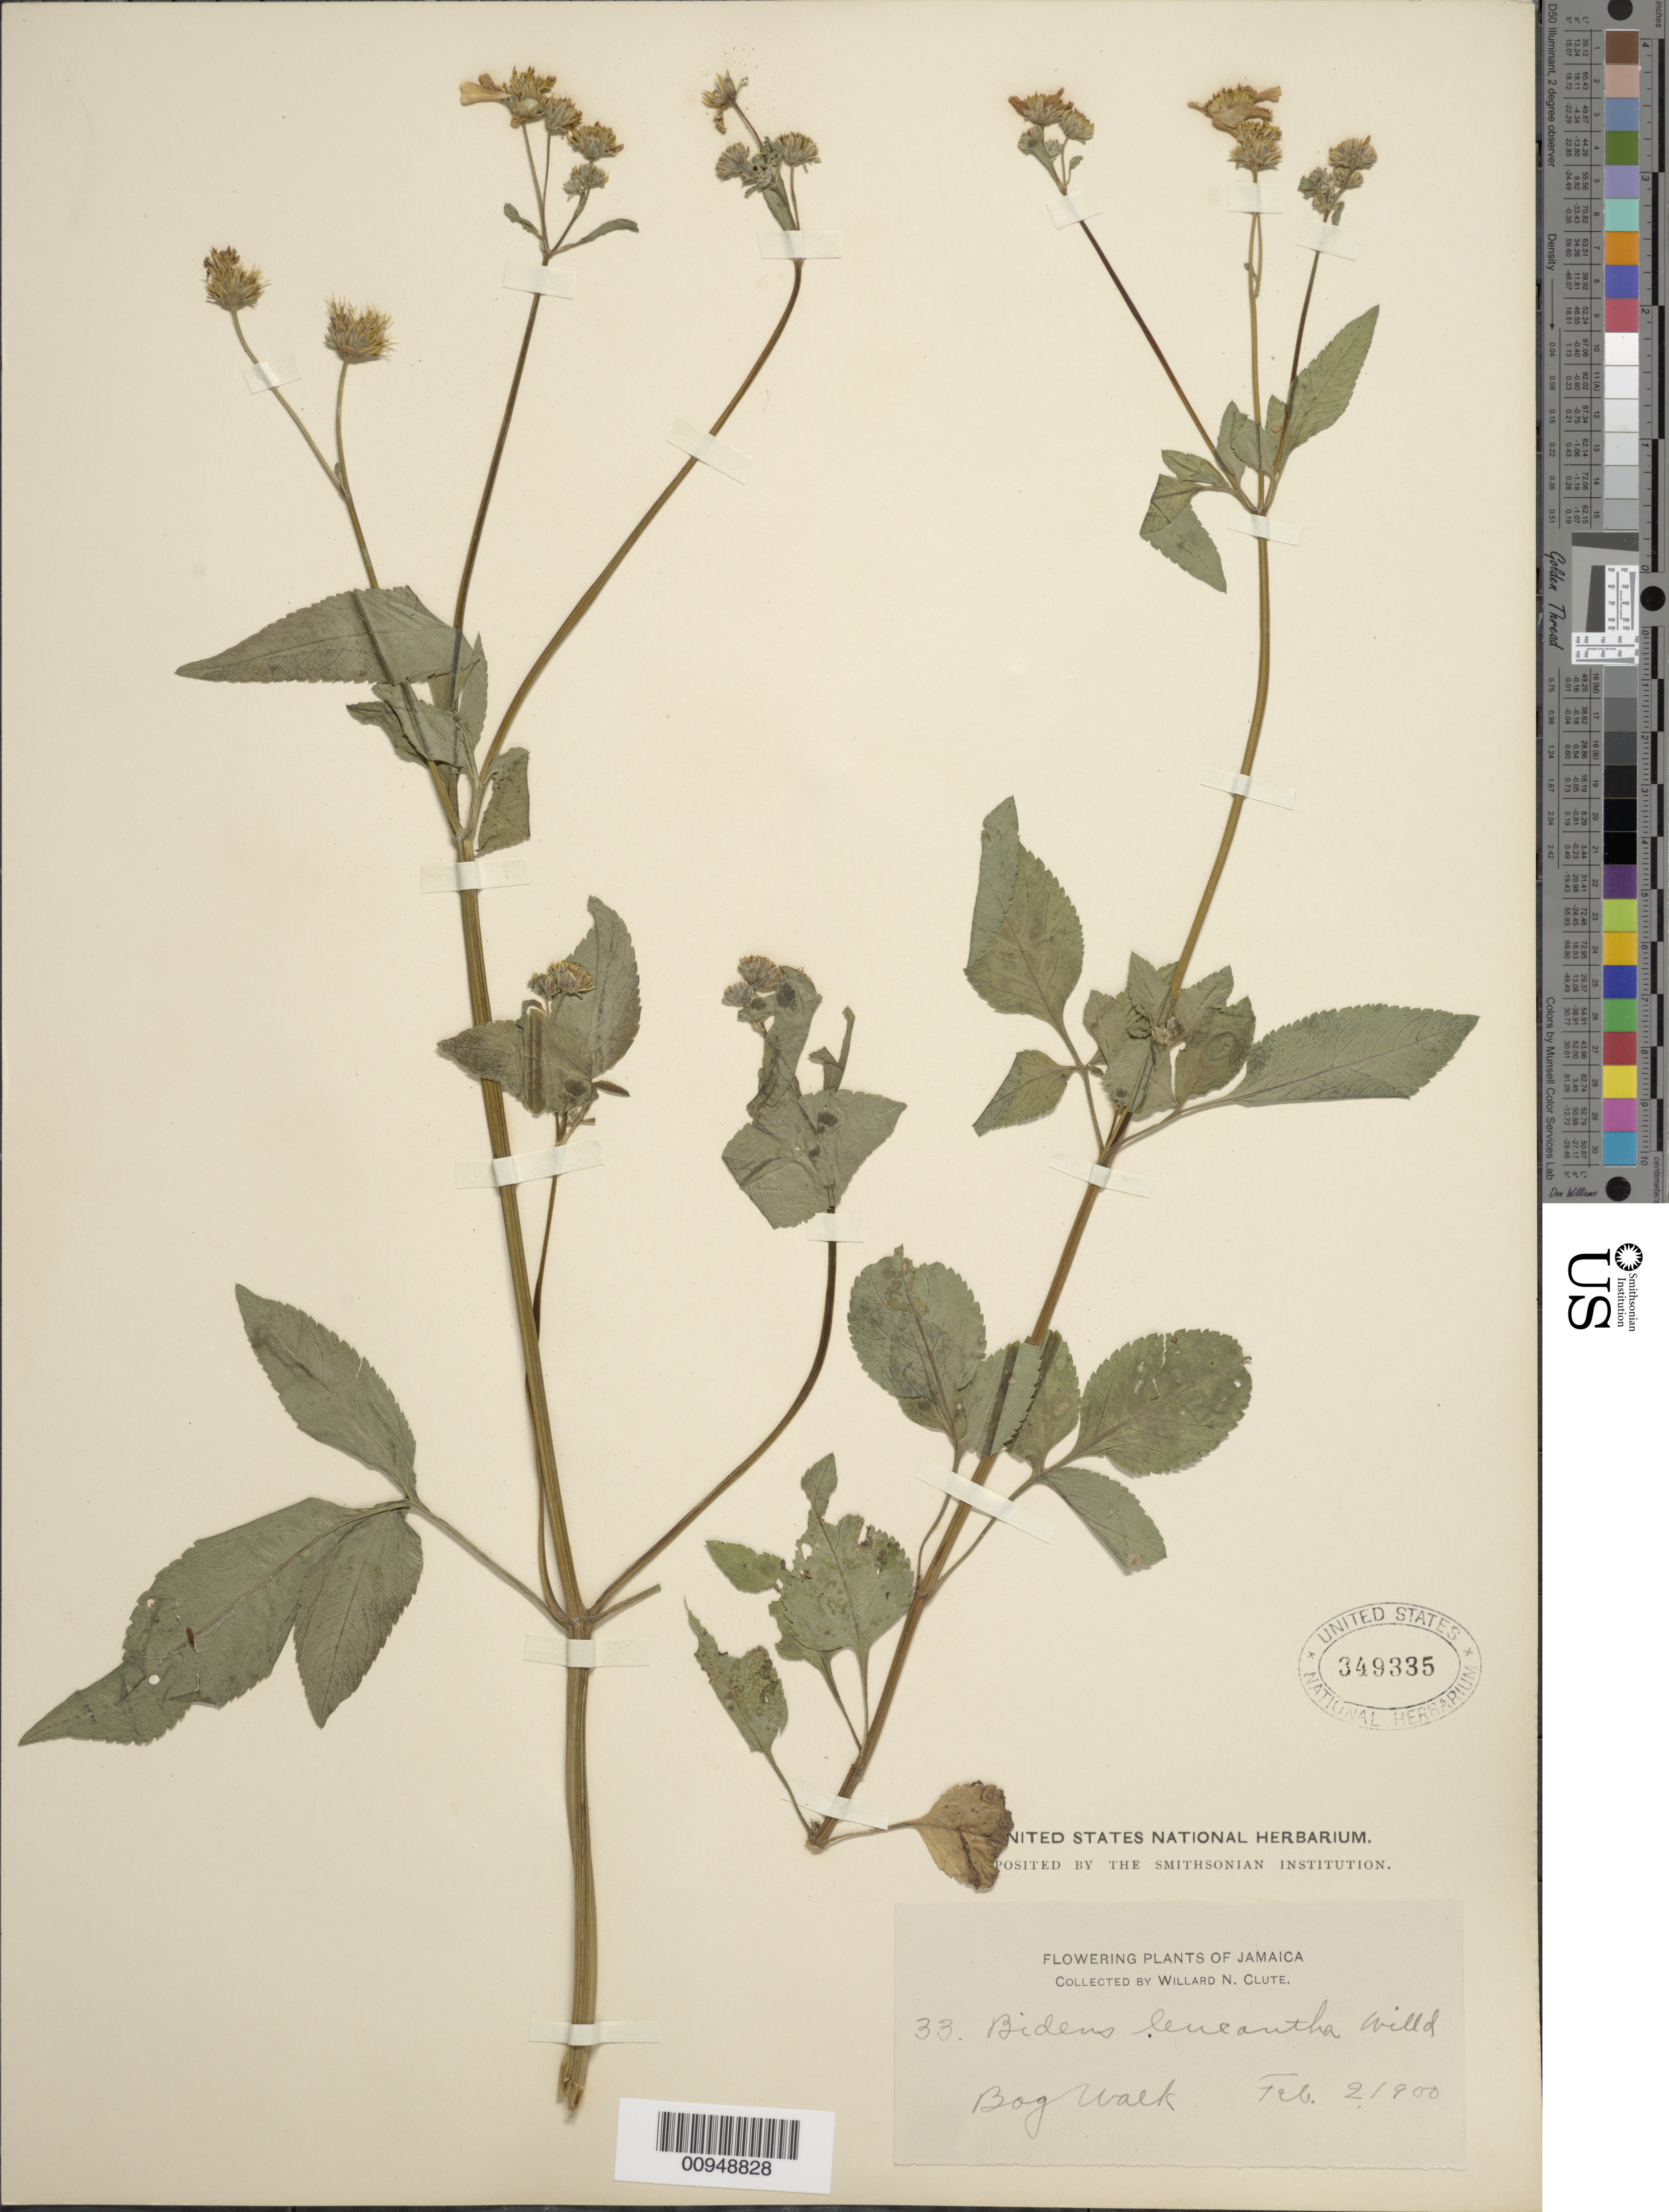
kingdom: Plantae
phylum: Tracheophyta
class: Magnoliopsida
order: Asterales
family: Asteraceae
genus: Bidens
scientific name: Bidens alba var. radiata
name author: (Sch. Bip.) R.E. Ballard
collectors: W. N. Clute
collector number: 33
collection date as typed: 02 Feb 1900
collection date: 1900-02-02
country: Jamaica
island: Jamaica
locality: Bog Walk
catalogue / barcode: US 349335